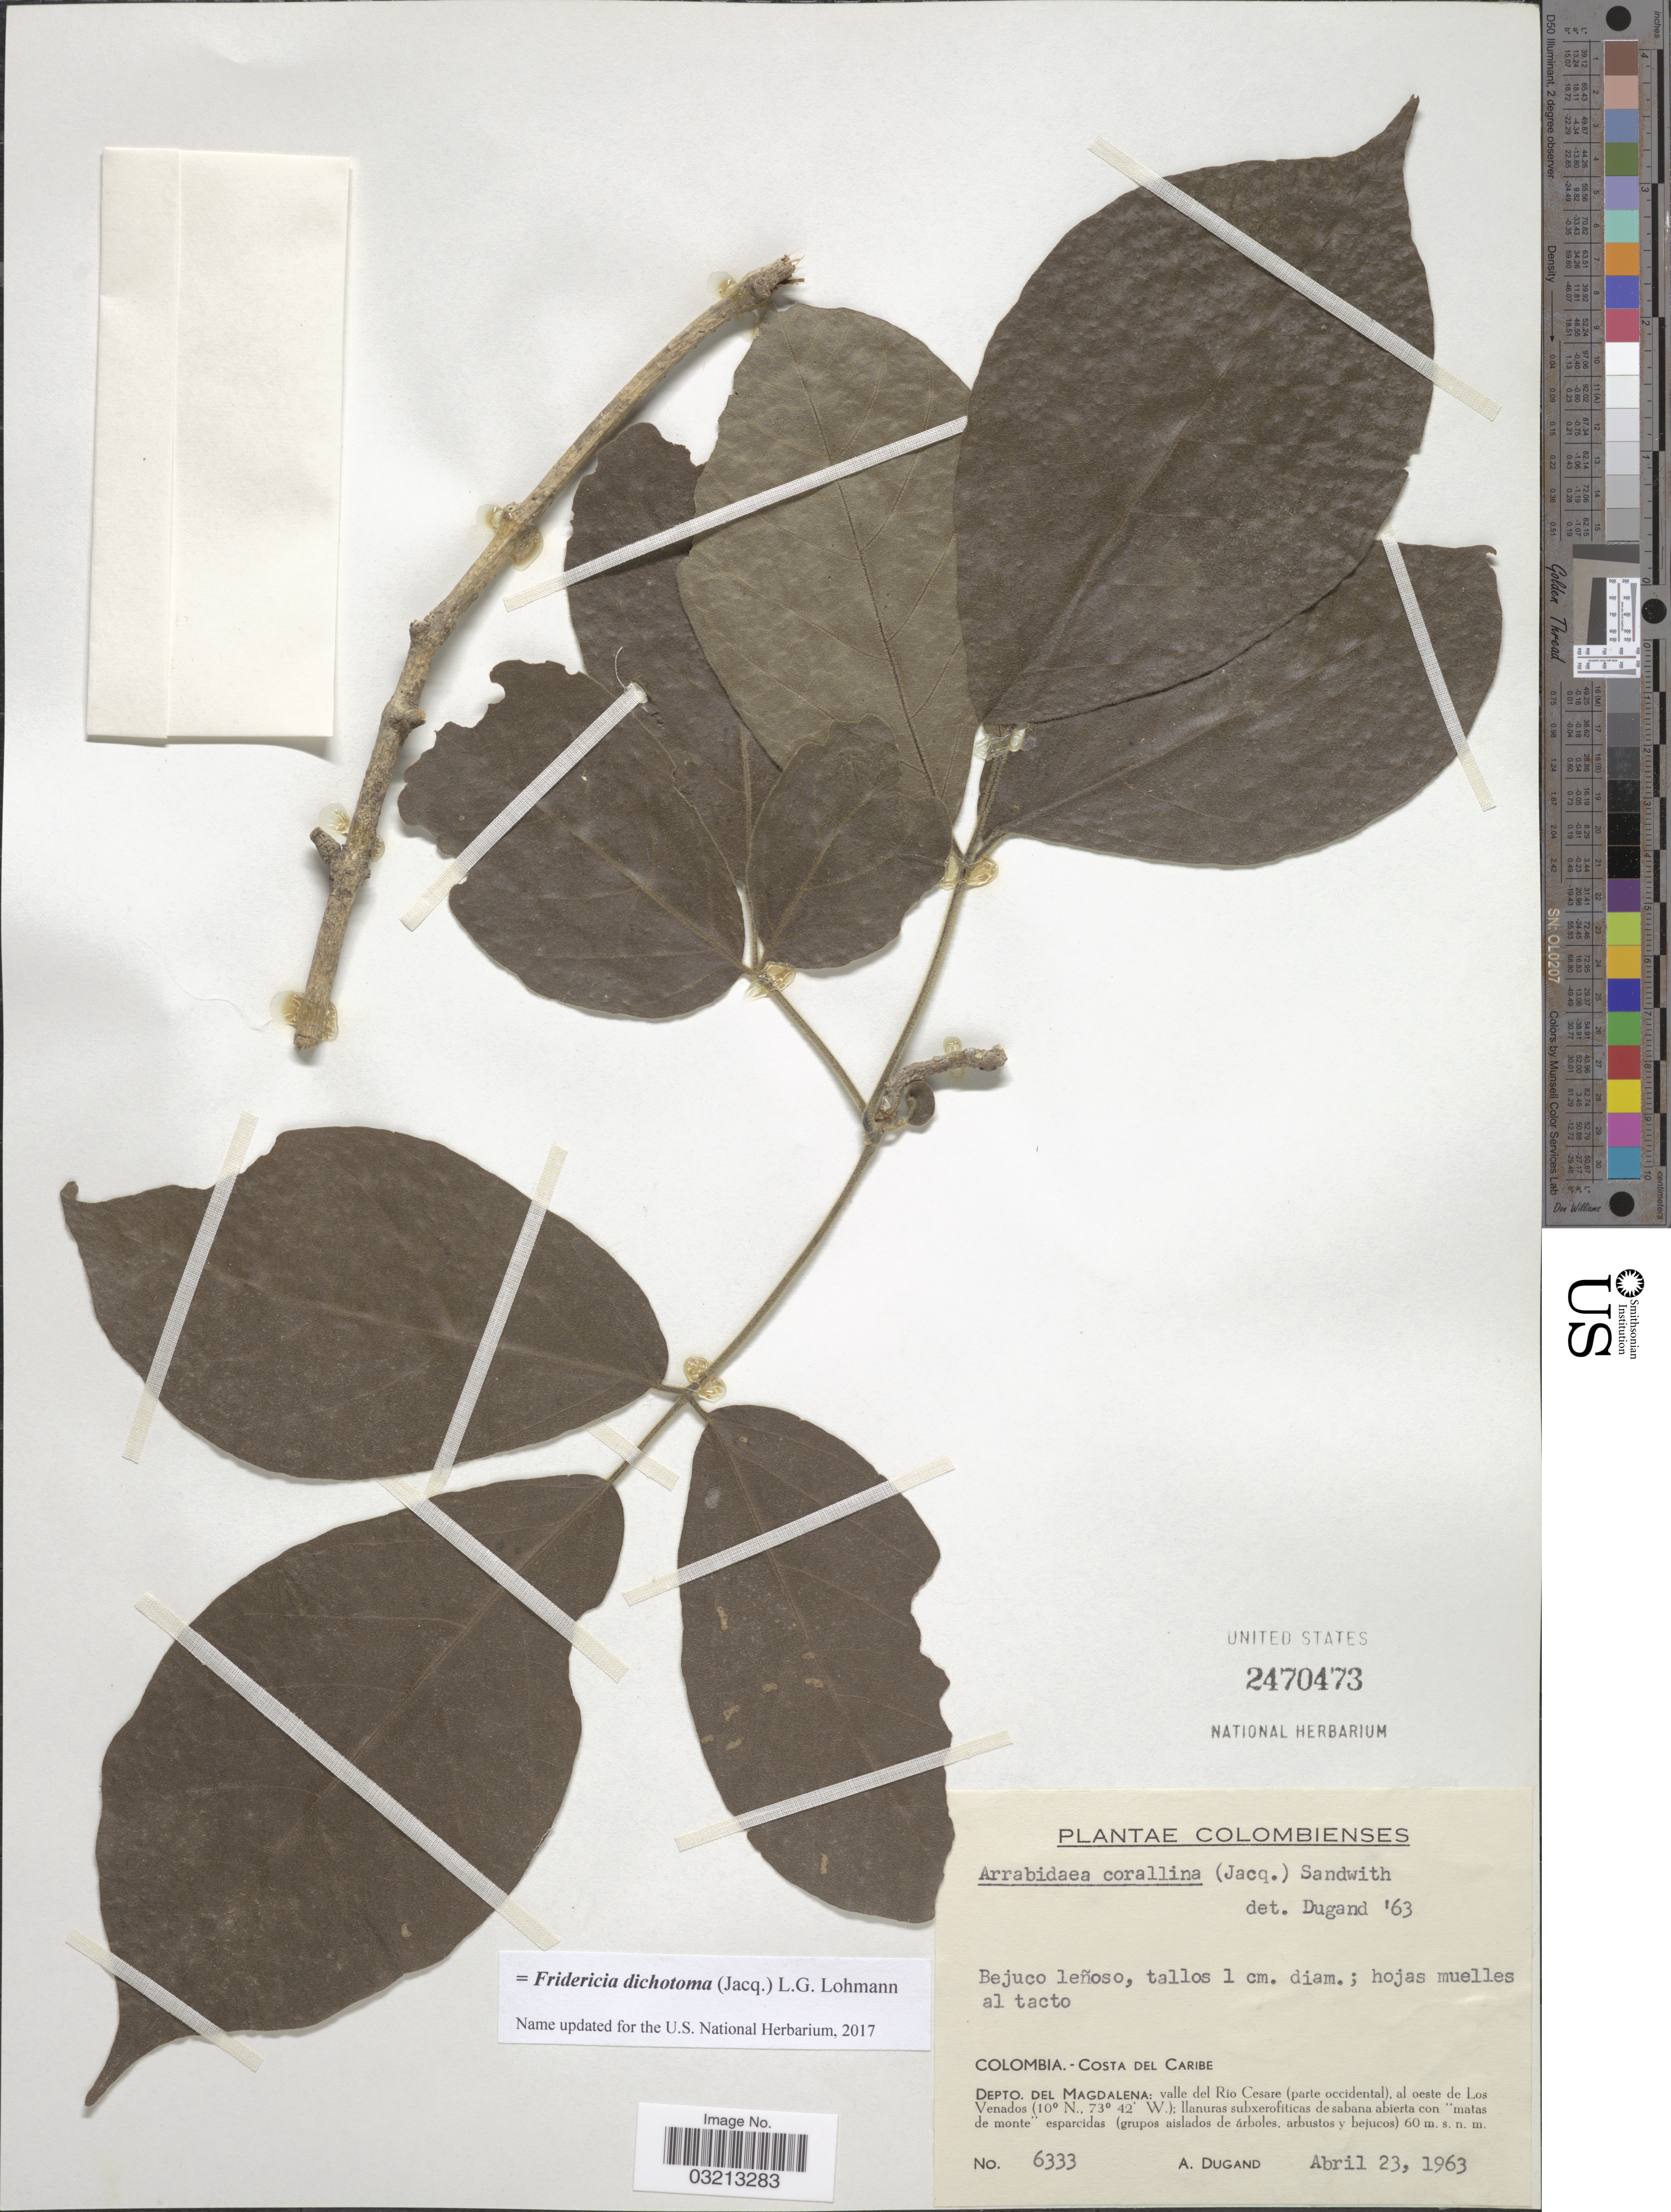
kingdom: Plantae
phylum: Tracheophyta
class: Magnoliopsida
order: Lamiales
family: Bignoniaceae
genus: Fridericia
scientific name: Fridericia dichotoma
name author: (Jacq.) L.G. Lohmann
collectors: A. Dugand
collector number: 6333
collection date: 1963-04-23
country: Colombia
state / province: Magdalena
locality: Costa del Caribe. Depto. del Magdalena: valle del Río Cesare (parte occidental), al oeste de los Venados.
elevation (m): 60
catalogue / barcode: US 2470473